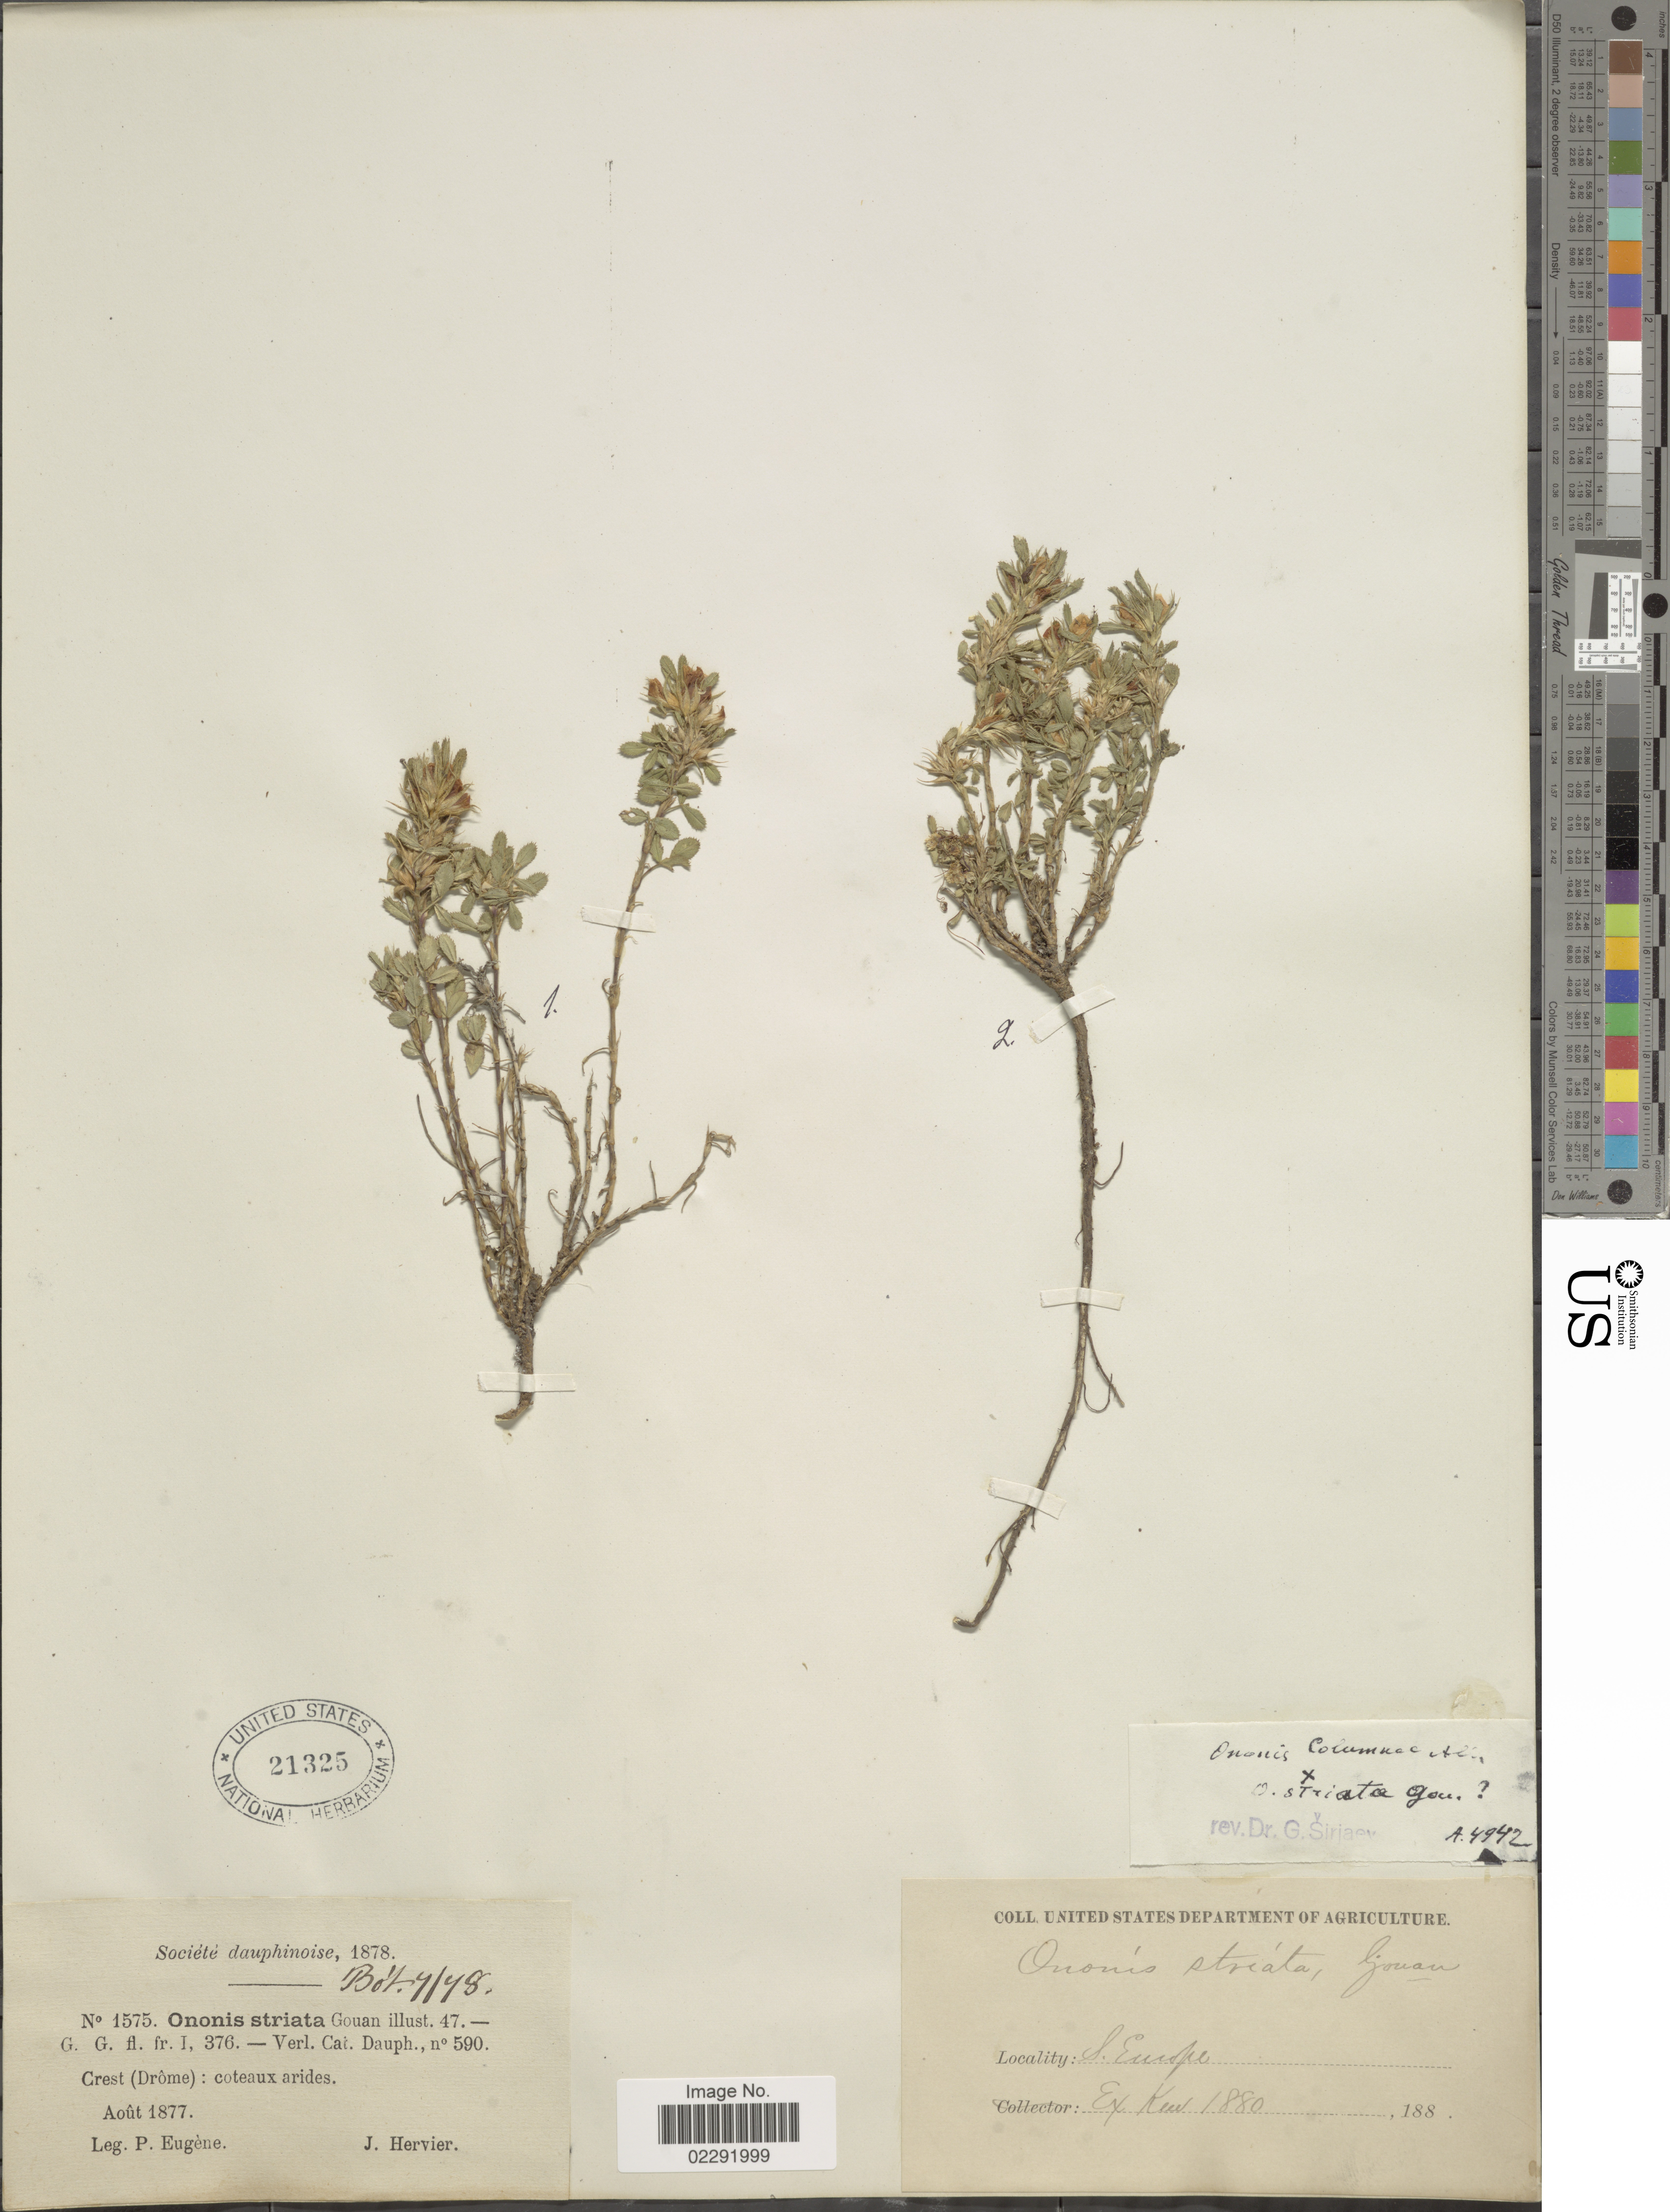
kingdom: Plantae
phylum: Tracheophyta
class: Magnoliopsida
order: Fabales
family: Fabaceae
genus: Ononis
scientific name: Ononis pusilla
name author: L.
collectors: P. Eugène & J. Hervier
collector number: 1575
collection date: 1877-08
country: France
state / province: Auvergne-Rhône-Alpes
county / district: Drôme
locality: Societe dauphinoise, Crest (Drome): coteaux arides, S. Europe.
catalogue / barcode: US 21325